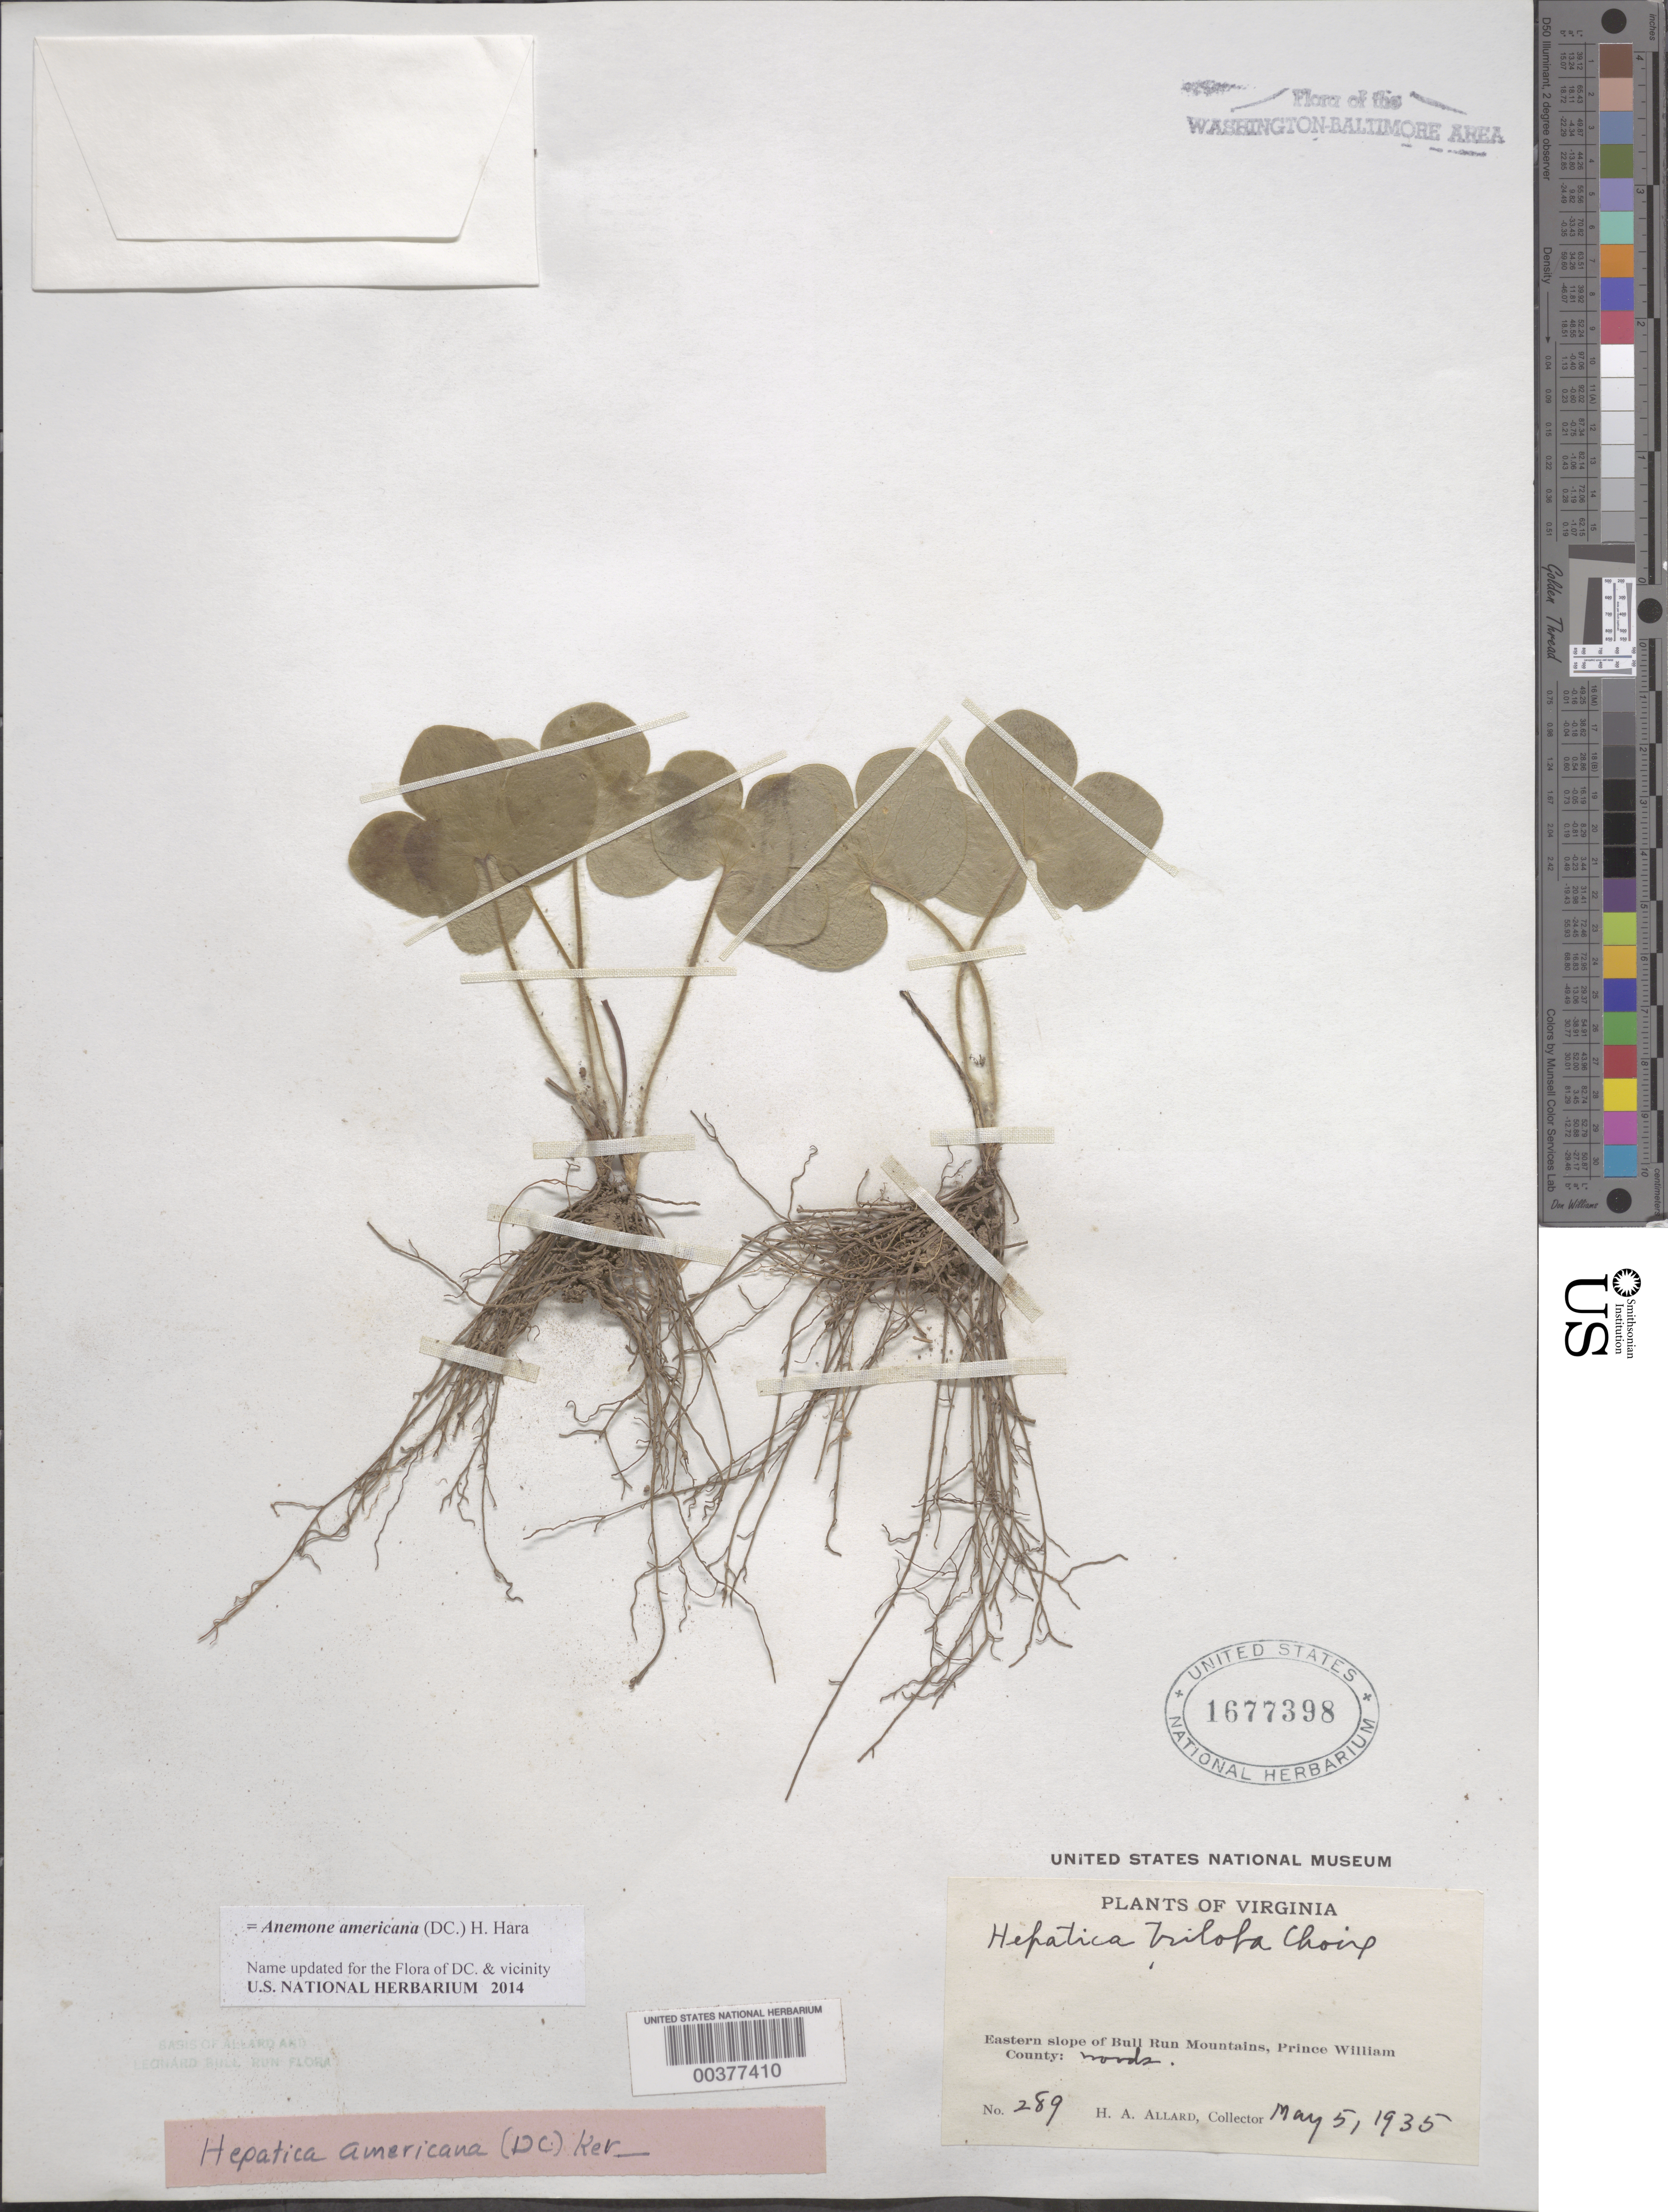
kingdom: Plantae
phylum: Tracheophyta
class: Magnoliopsida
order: Ranunculales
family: Ranunculaceae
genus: Hepatica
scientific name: Hepatica americana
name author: (DC.) Ker Gawl.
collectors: H. A. Allard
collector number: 289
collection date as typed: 05 May 1935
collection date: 1935-05-05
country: United States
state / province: Virginia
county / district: Prince William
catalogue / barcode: US 1677398